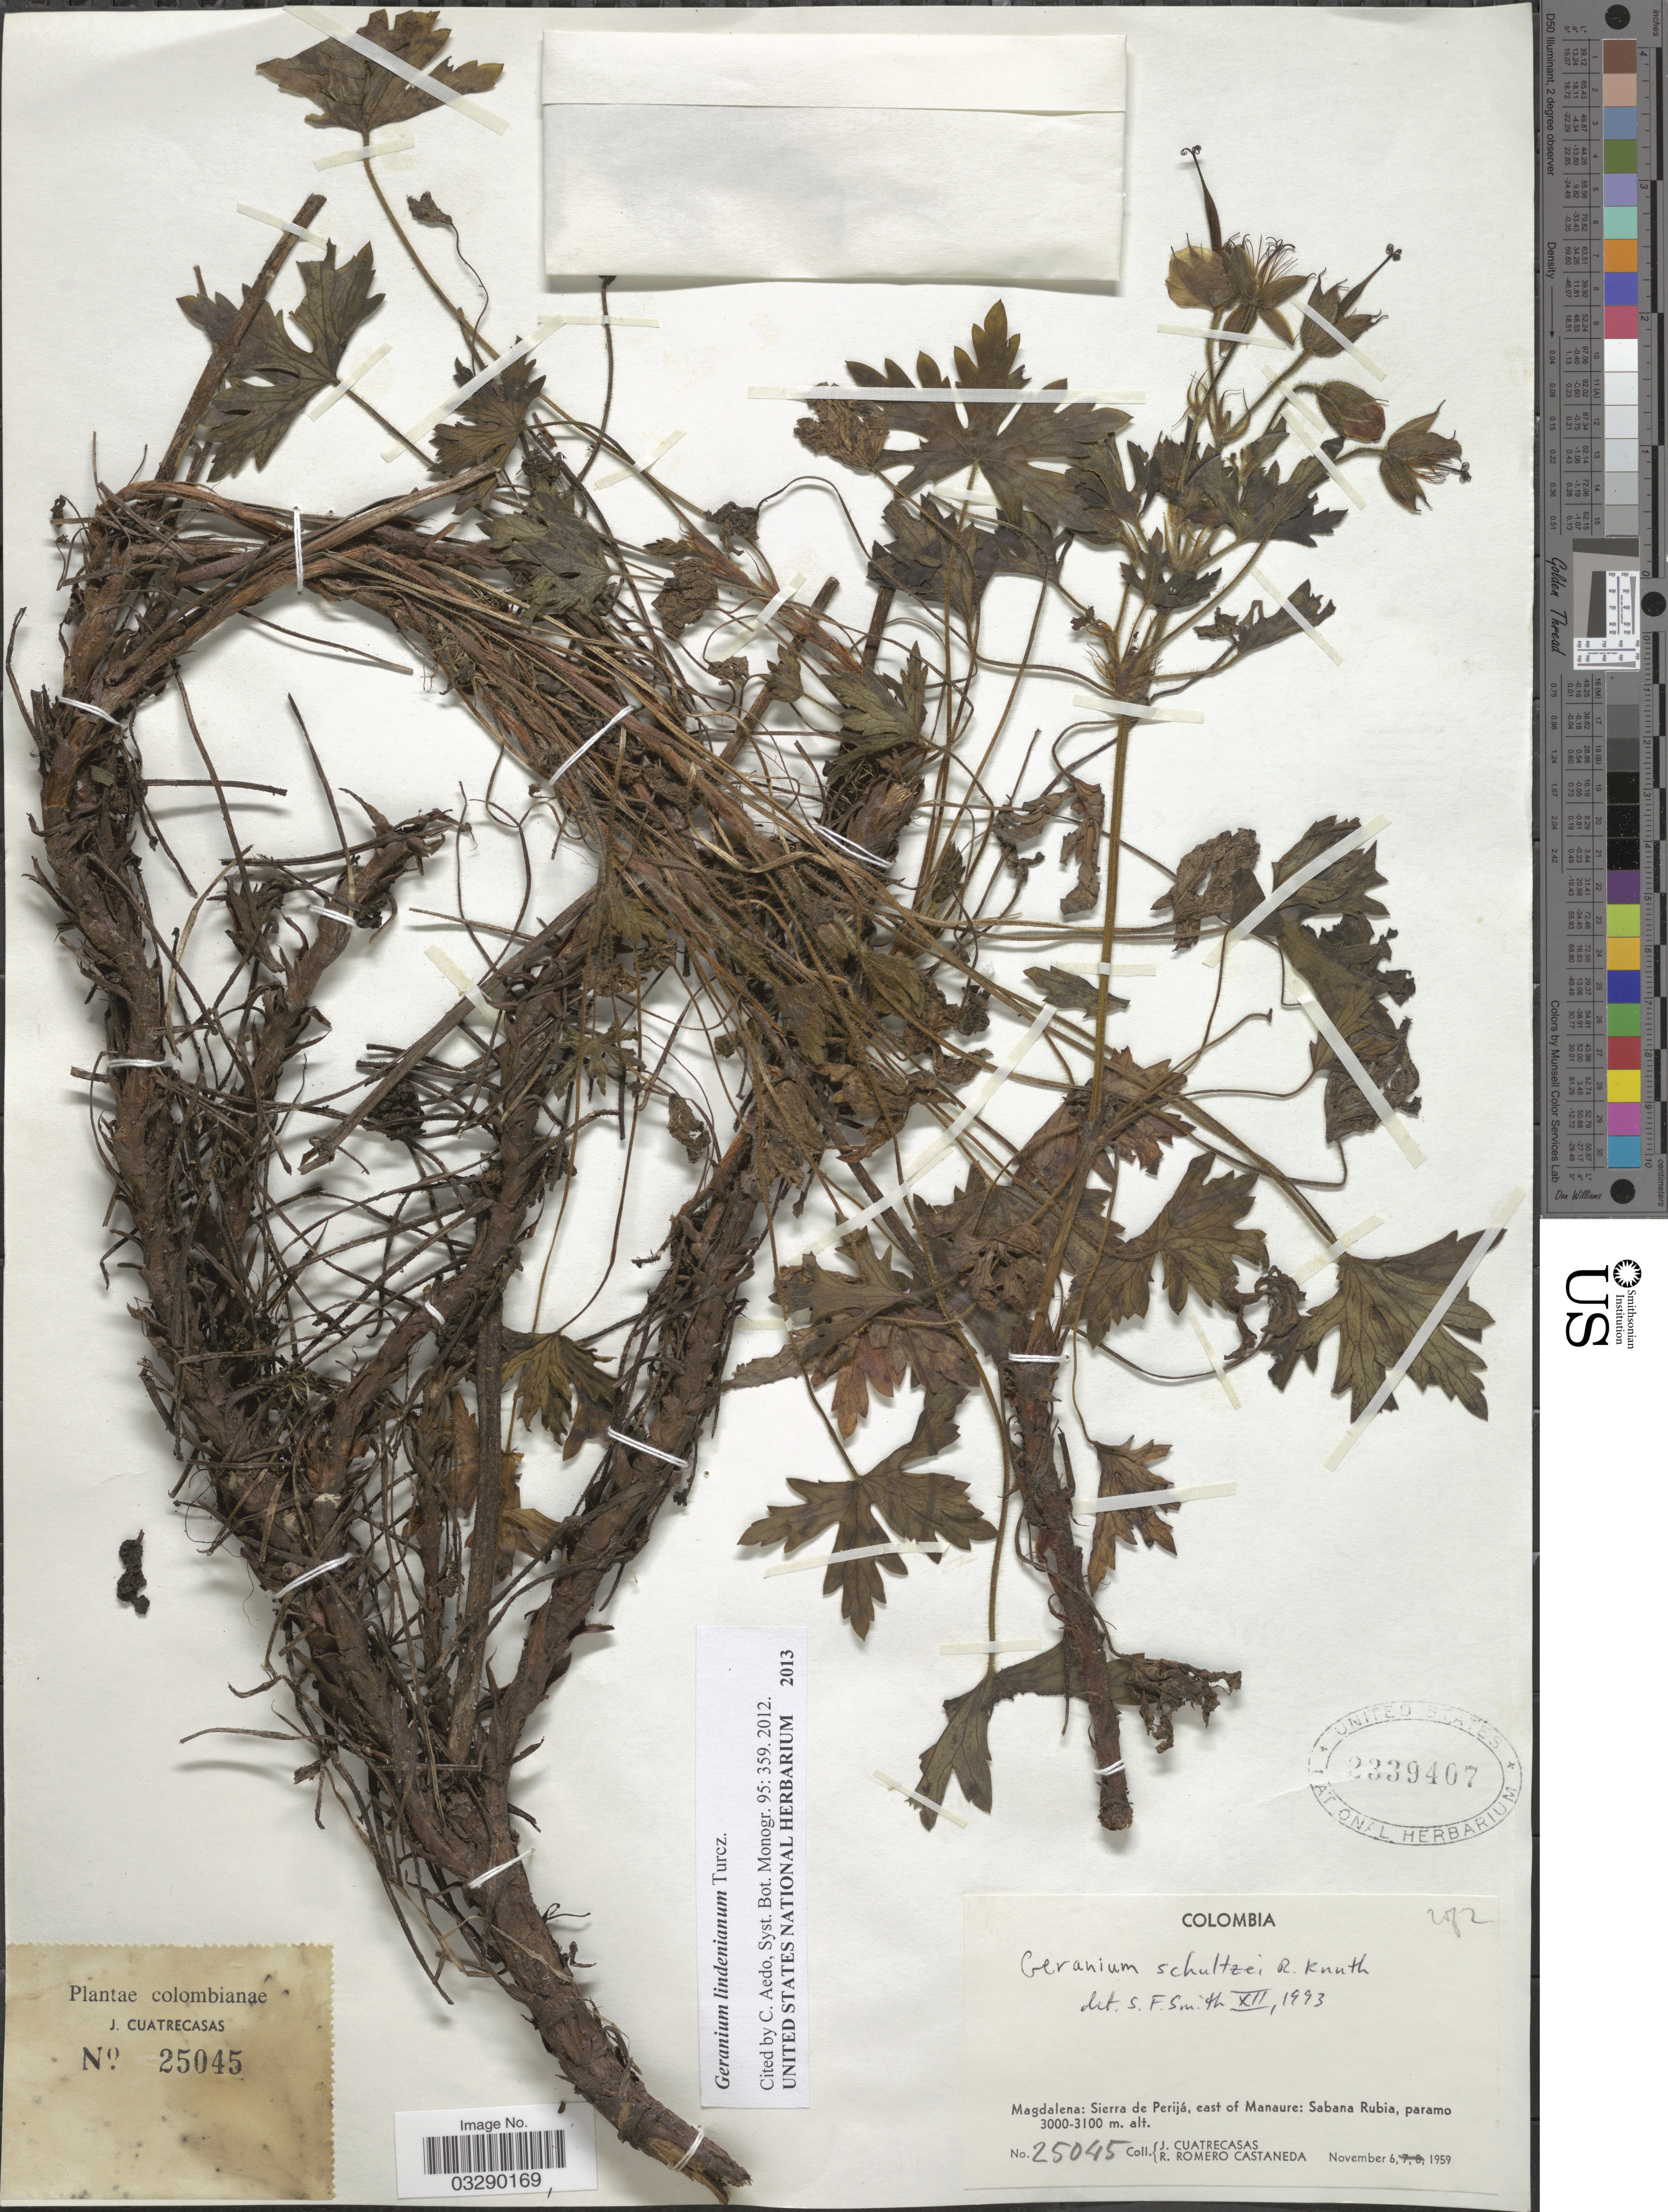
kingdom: Plantae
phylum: Tracheophyta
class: Magnoliopsida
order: Geraniales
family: Geraniaceae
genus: Geranium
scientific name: Geranium lindenianum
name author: Turcz.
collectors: J. Cuatrecasas & R. Romero Castañeda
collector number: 25045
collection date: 1959-11-06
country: Colombia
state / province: Magdalena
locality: Sierra de Perijá, east of Manaure: Sabana Rubia, paramo.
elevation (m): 3000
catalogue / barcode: US 2339407